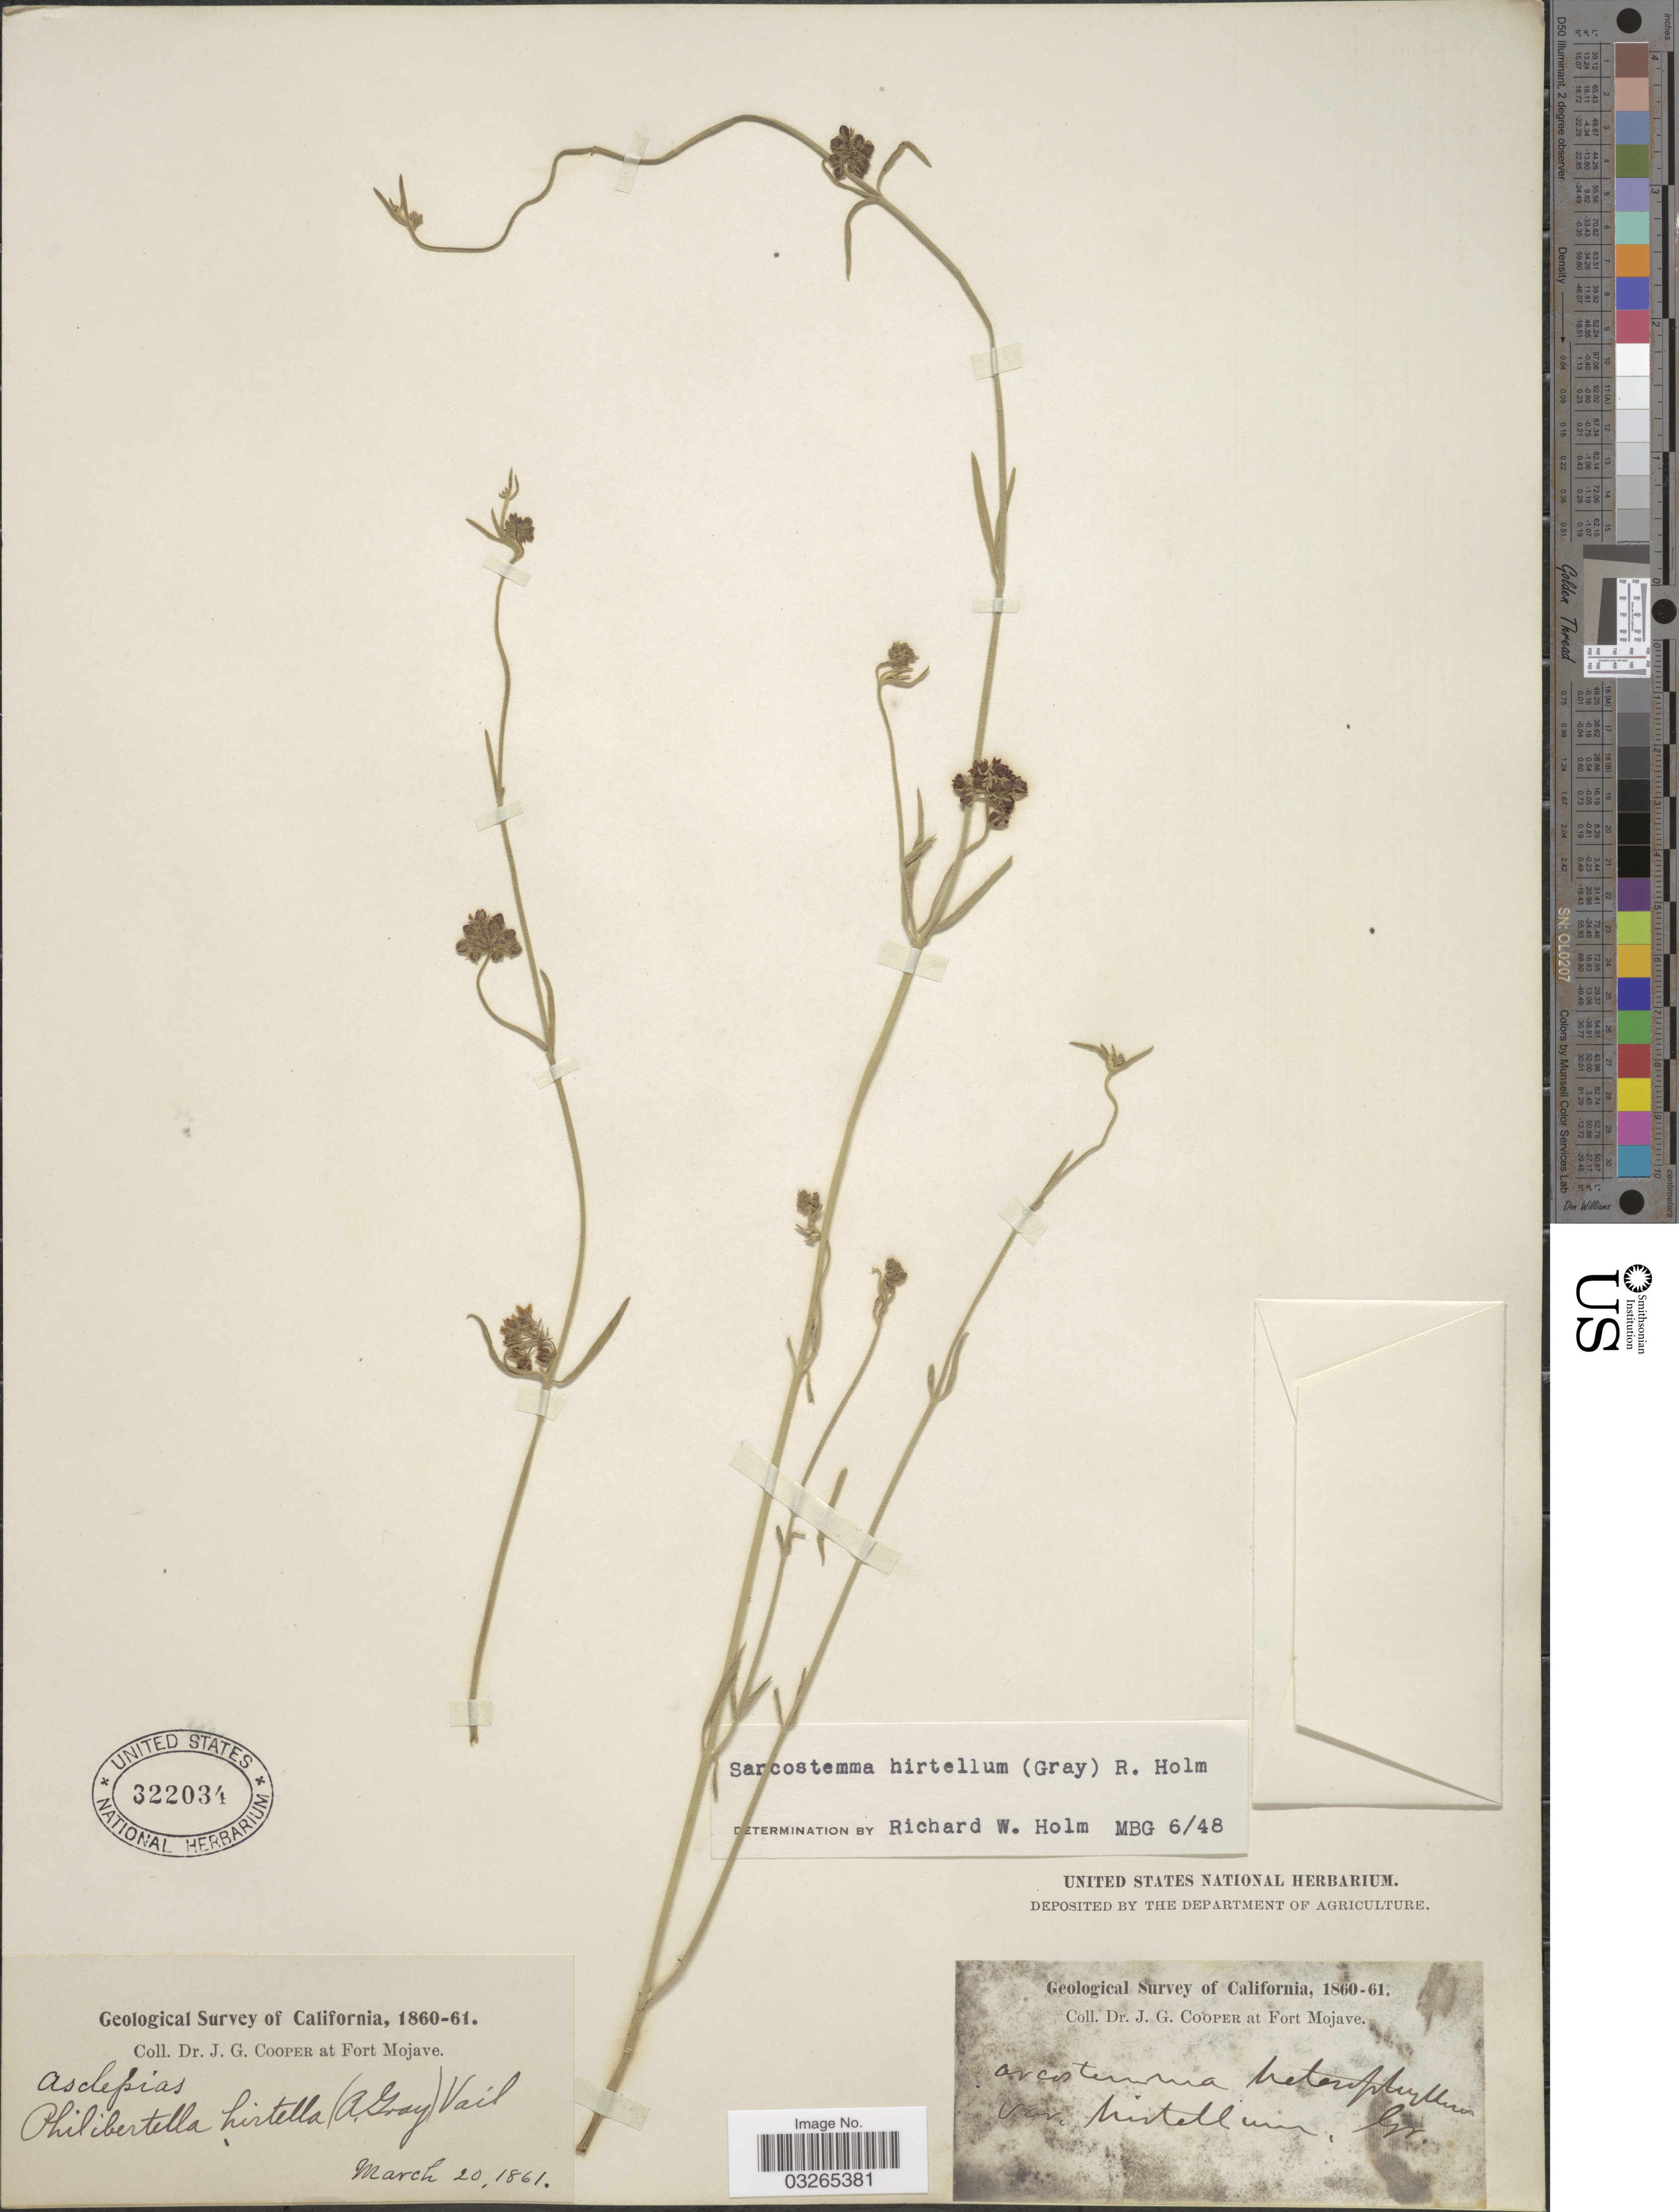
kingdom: Plantae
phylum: Tracheophyta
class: Magnoliopsida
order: Gentianales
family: Apocynaceae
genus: Sarcostemma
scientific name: Sarcostemma hirtellum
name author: (A. Gray) R.W. Holm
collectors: J. G. Cooper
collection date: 1861-03-20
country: United States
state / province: California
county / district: San Bernardino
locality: At Fort Mojave.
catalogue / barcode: US 322034